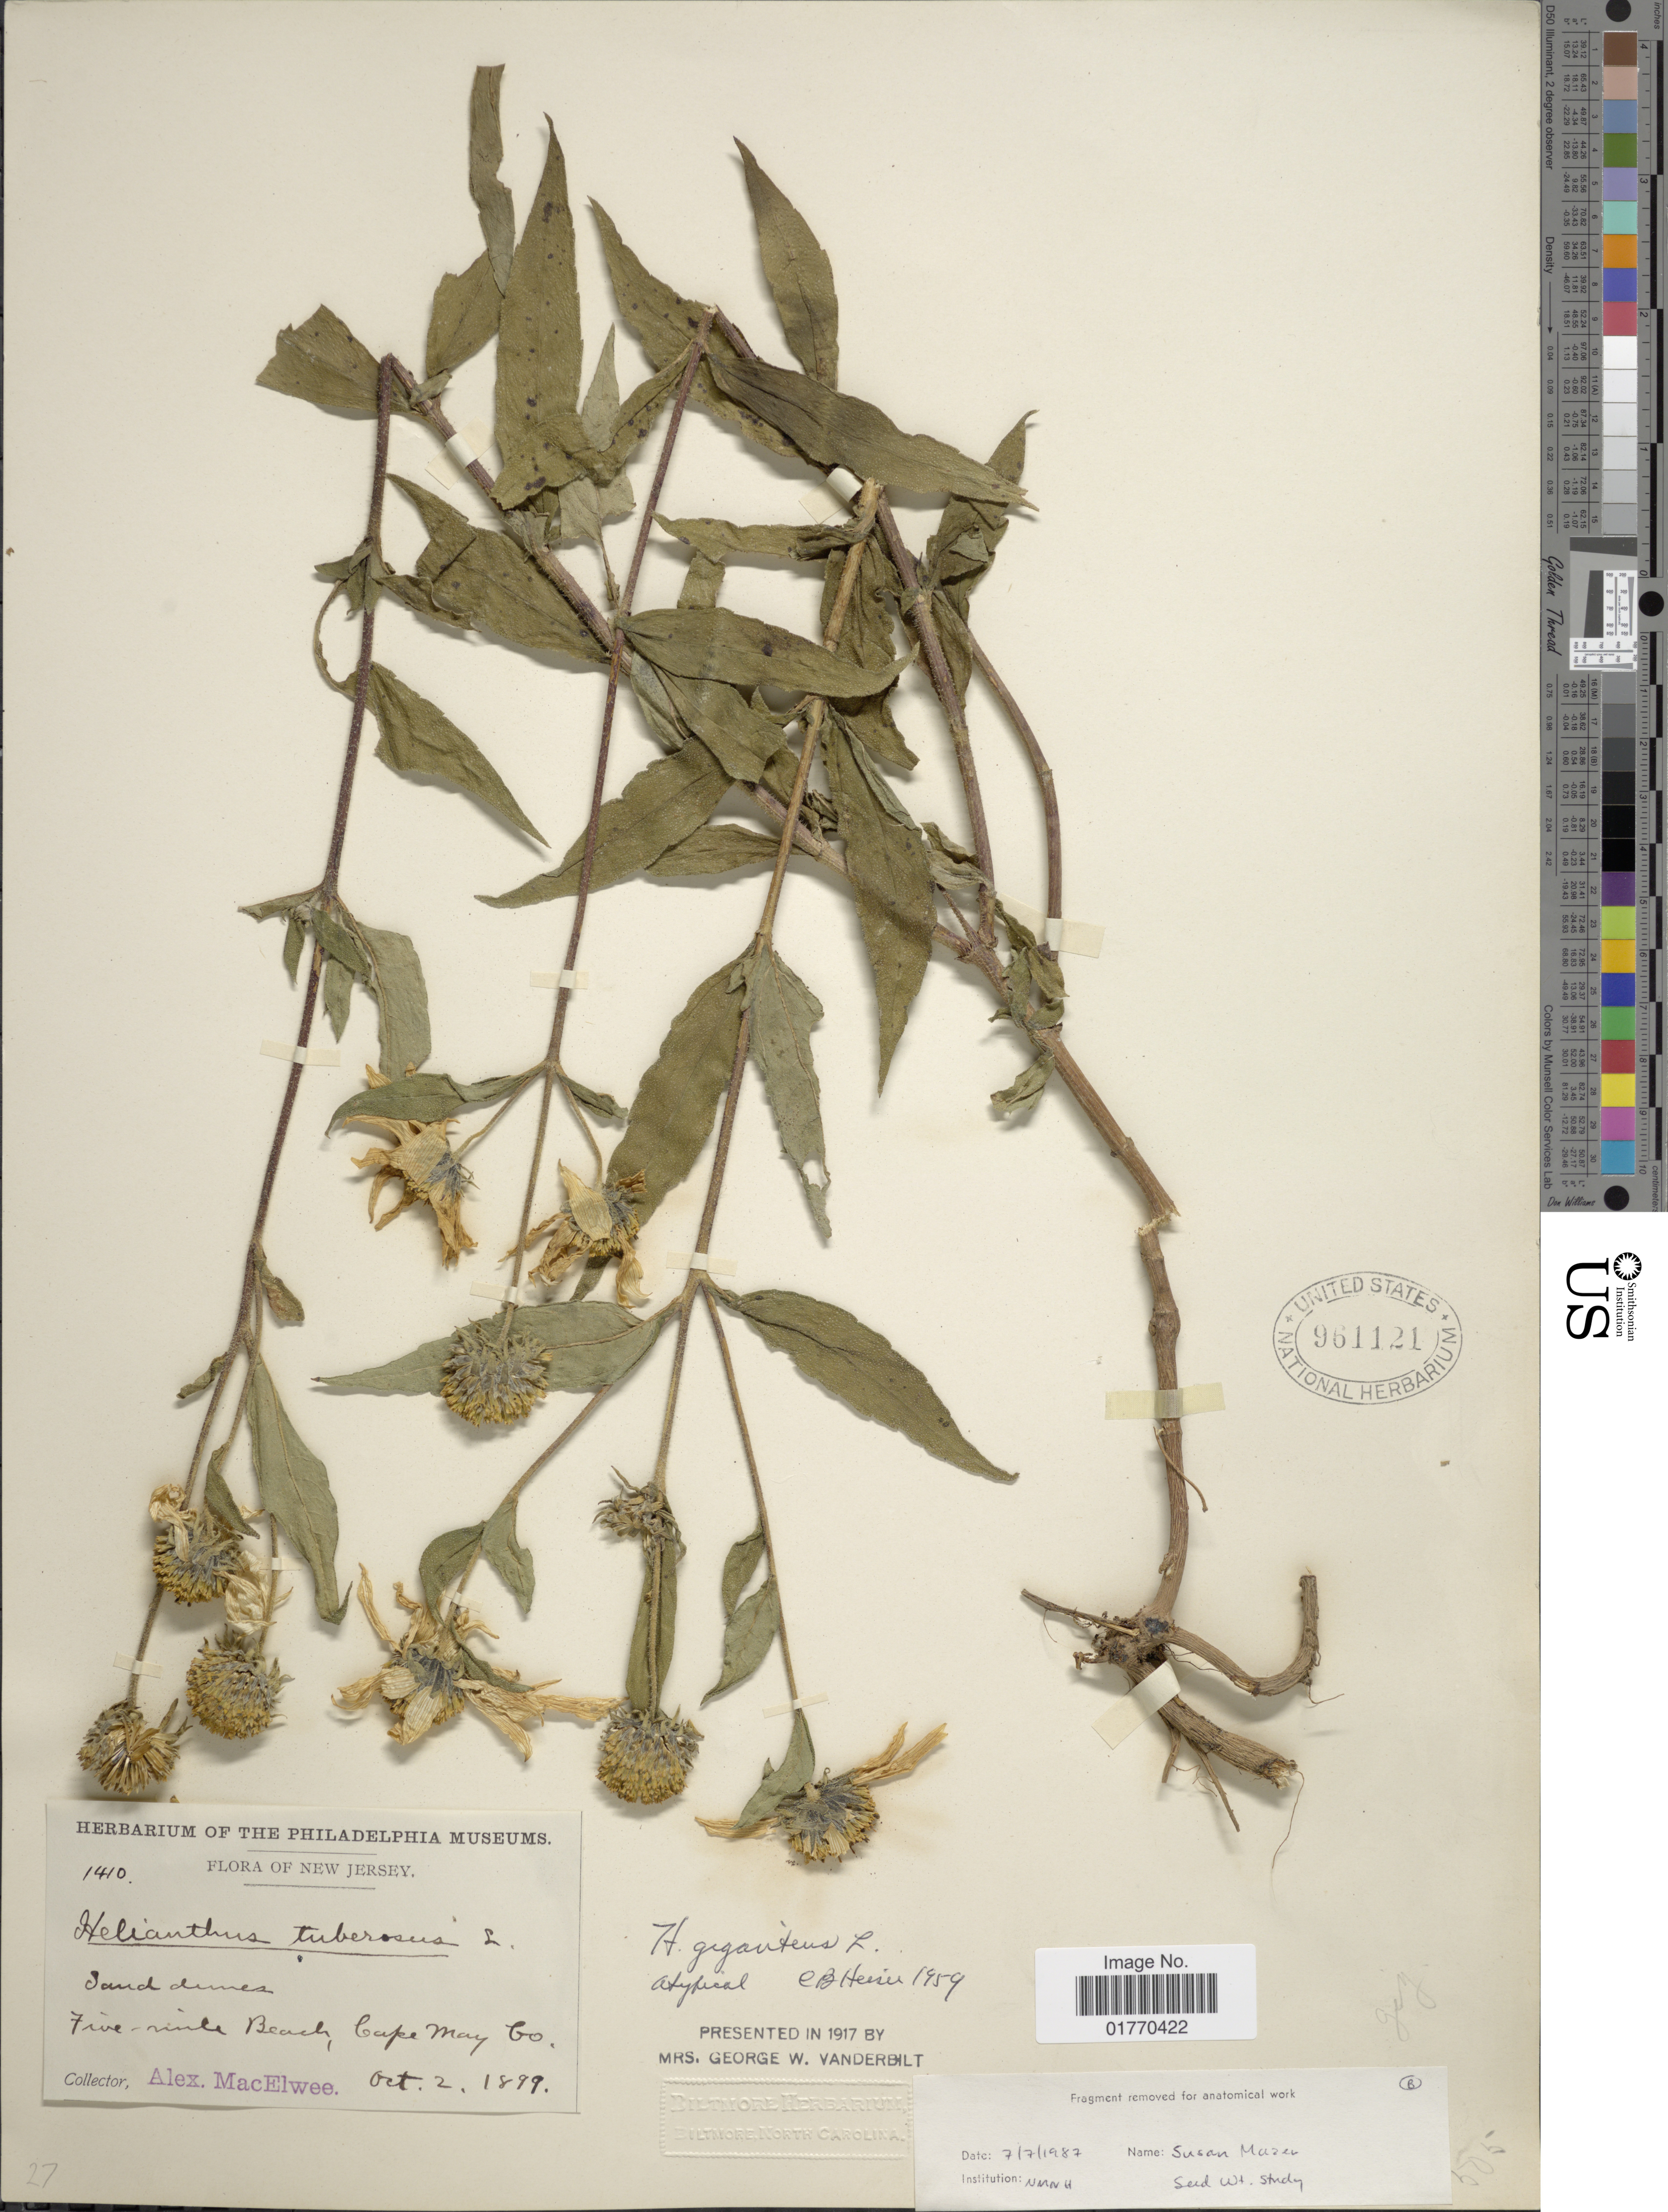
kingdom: Plantae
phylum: Tracheophyta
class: Magnoliopsida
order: Asterales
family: Asteraceae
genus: Helianthus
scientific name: Helianthus giganteus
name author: L.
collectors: A. MacElwee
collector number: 1410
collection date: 1899-10-02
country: United States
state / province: New Jersey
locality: Five Miles Beach, Cape May Co.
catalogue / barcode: US 961121